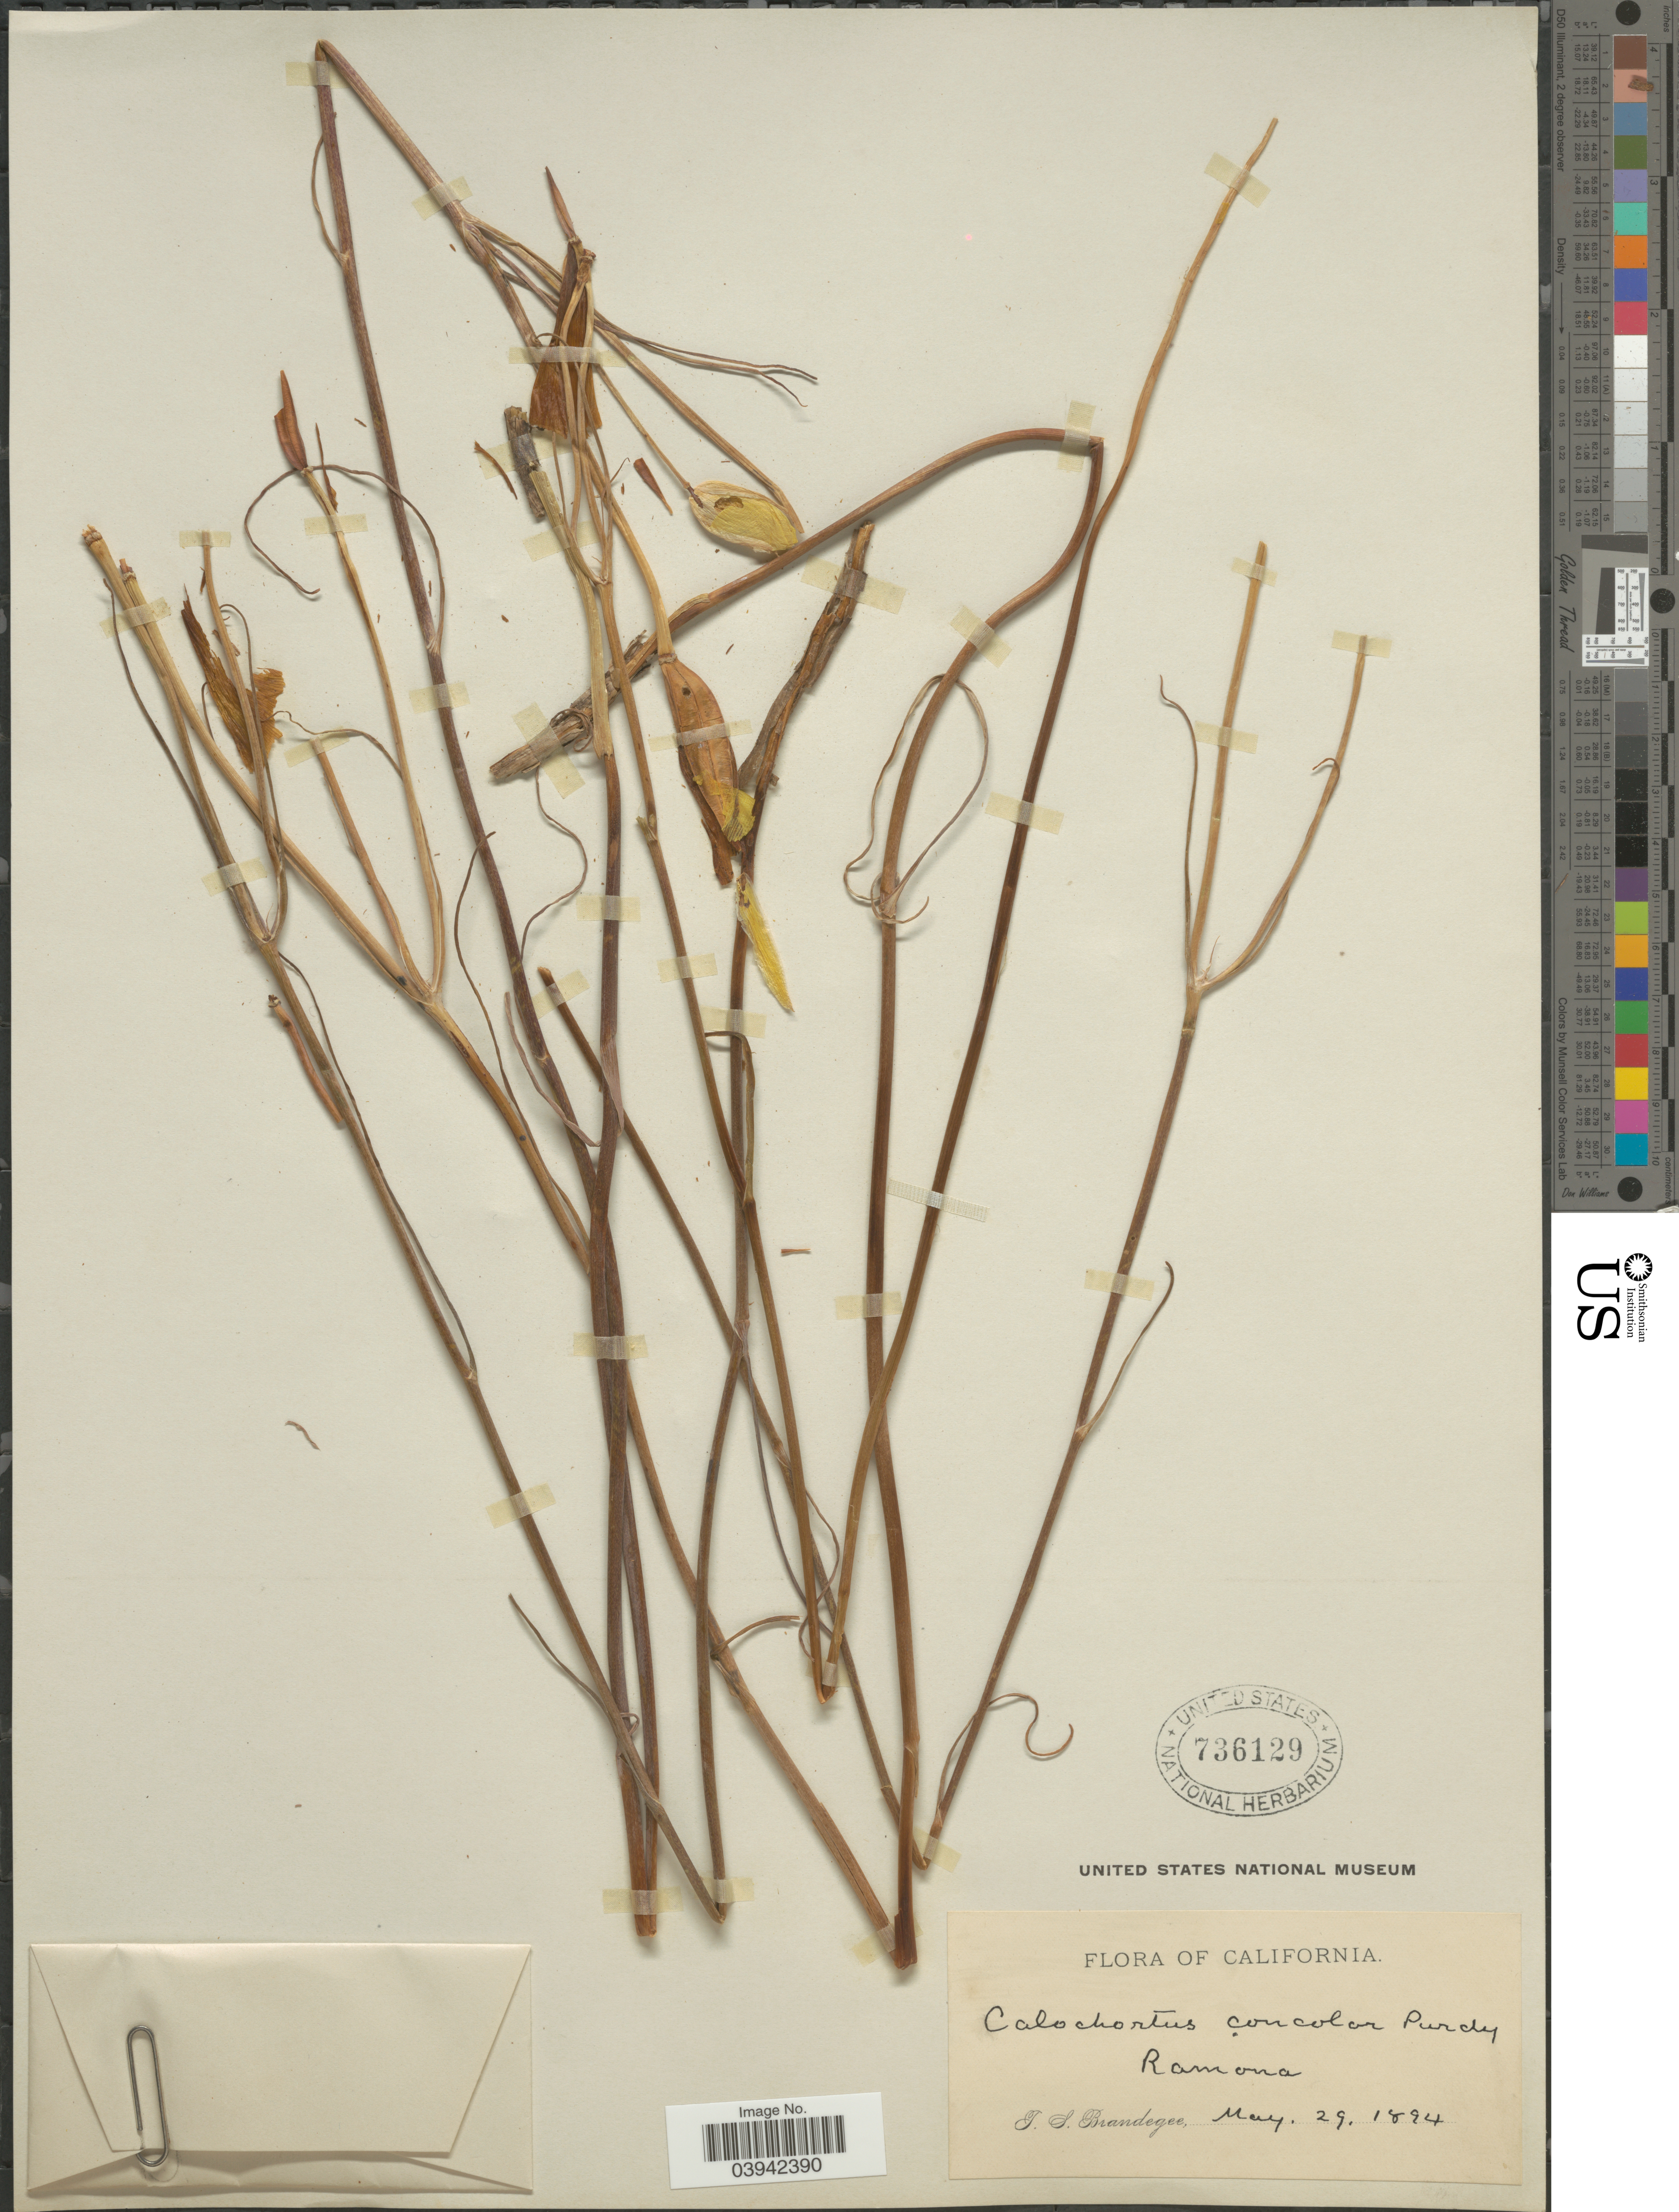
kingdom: Plantae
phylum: Tracheophyta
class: Liliopsida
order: Liliales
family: Liliaceae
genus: Calochortus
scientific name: Calochortus concolor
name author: (Baker) Purdy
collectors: T. S. Brandegee (herbarium)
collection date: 1894-05-29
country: United States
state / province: California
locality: Ramona.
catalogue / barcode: US 736129